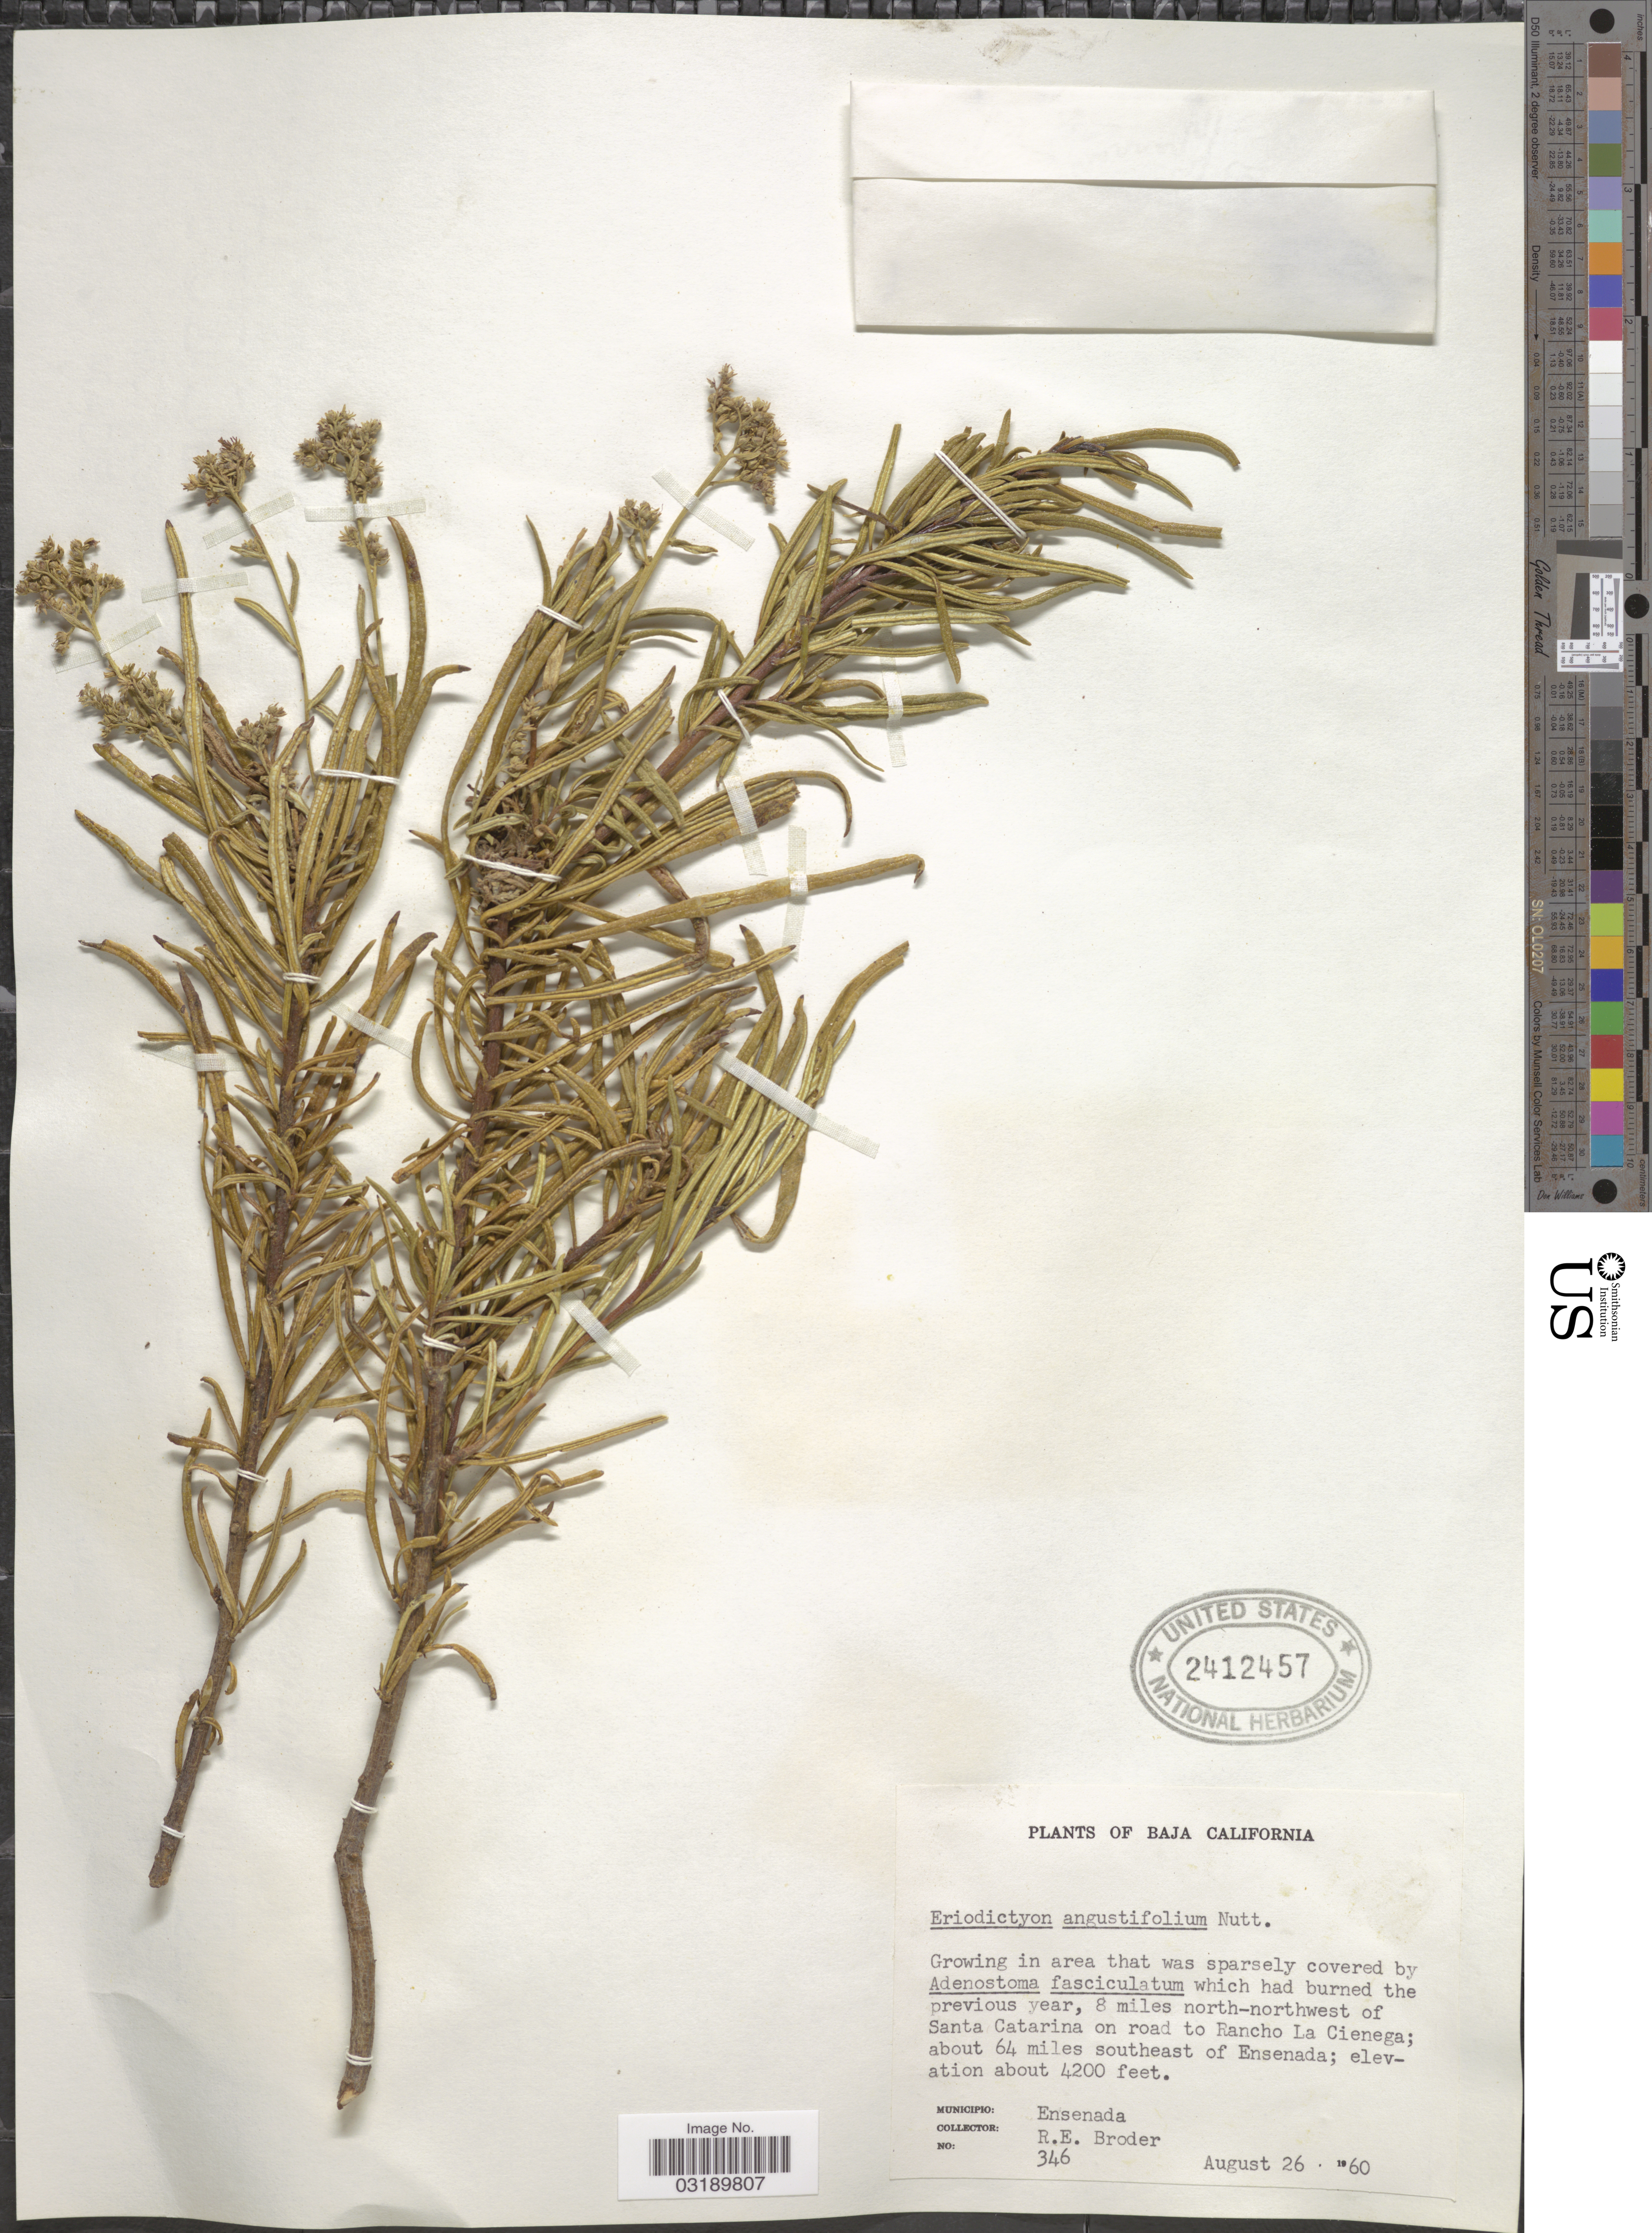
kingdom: Plantae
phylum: Tracheophyta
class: Magnoliopsida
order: Boraginales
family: Namaceae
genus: Eriodictyon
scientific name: Eriodictyon angustifolium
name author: Nutt.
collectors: R. Broder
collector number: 346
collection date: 1960-08-26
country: Mexico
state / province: Baja California Norte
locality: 8 miles north-northwest of Santa Catarina on road to Rancho La Cienega; about 64 miles southeast of Ensenada.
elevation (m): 1280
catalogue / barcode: US 2412457